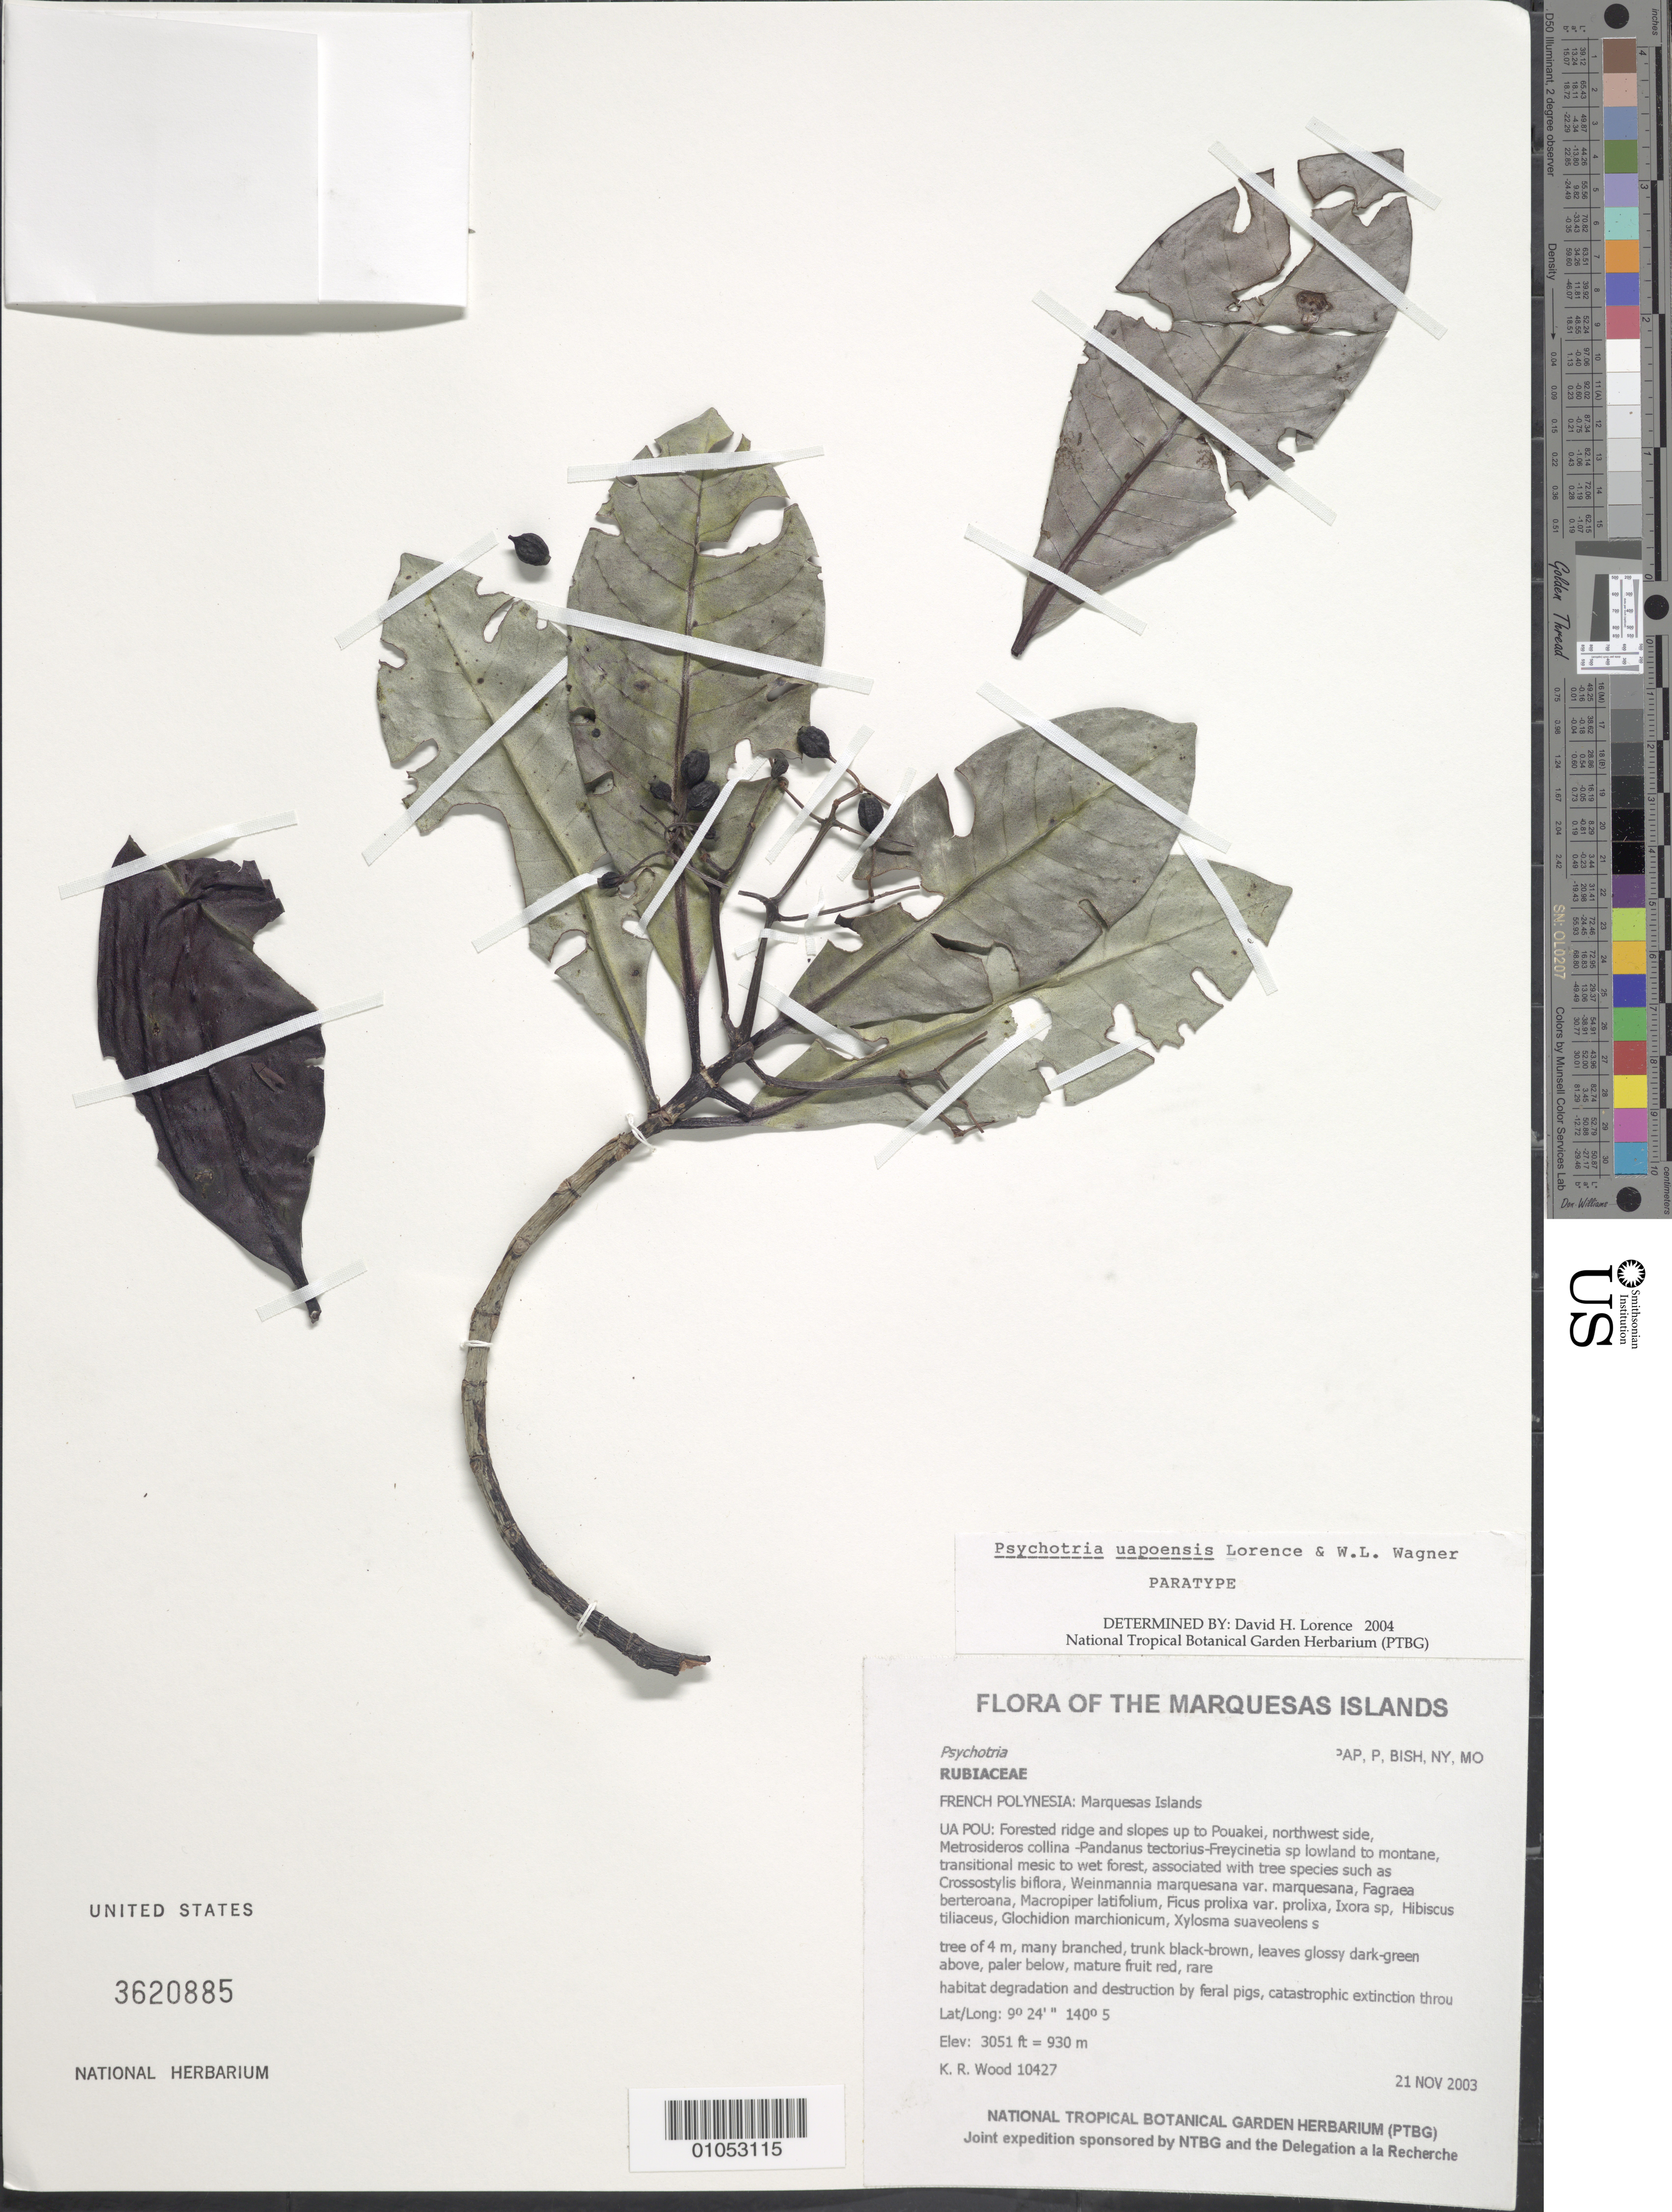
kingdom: Plantae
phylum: Tracheophyta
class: Magnoliopsida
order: Gentianales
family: Rubiaceae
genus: Psychotria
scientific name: Psychotria uapoensis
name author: Lorence & W.L. Wagner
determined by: Lorence, David H.; Wagner, W. H.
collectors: K. R. Wood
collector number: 10427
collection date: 2003-11-21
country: French Polynesia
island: Ua Pou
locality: Forested ridge and slopes up to Pouakei, northwest side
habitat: Metrosideros collina - Pandanus tectorius - Freycinetia sp lowland to montane, transitional mesic to wet forest. Upper slope, N aspect, steep slope, scattered, wet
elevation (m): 930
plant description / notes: Habitat degradation and destruction by feral pigs, catastrophic extinction through environmental events, predation by rats [Rattus exulans] that eat seeds, feral cats that eat birds, competition with non-native plant taxa such as Ageratum conyzoides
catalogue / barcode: US 3620885